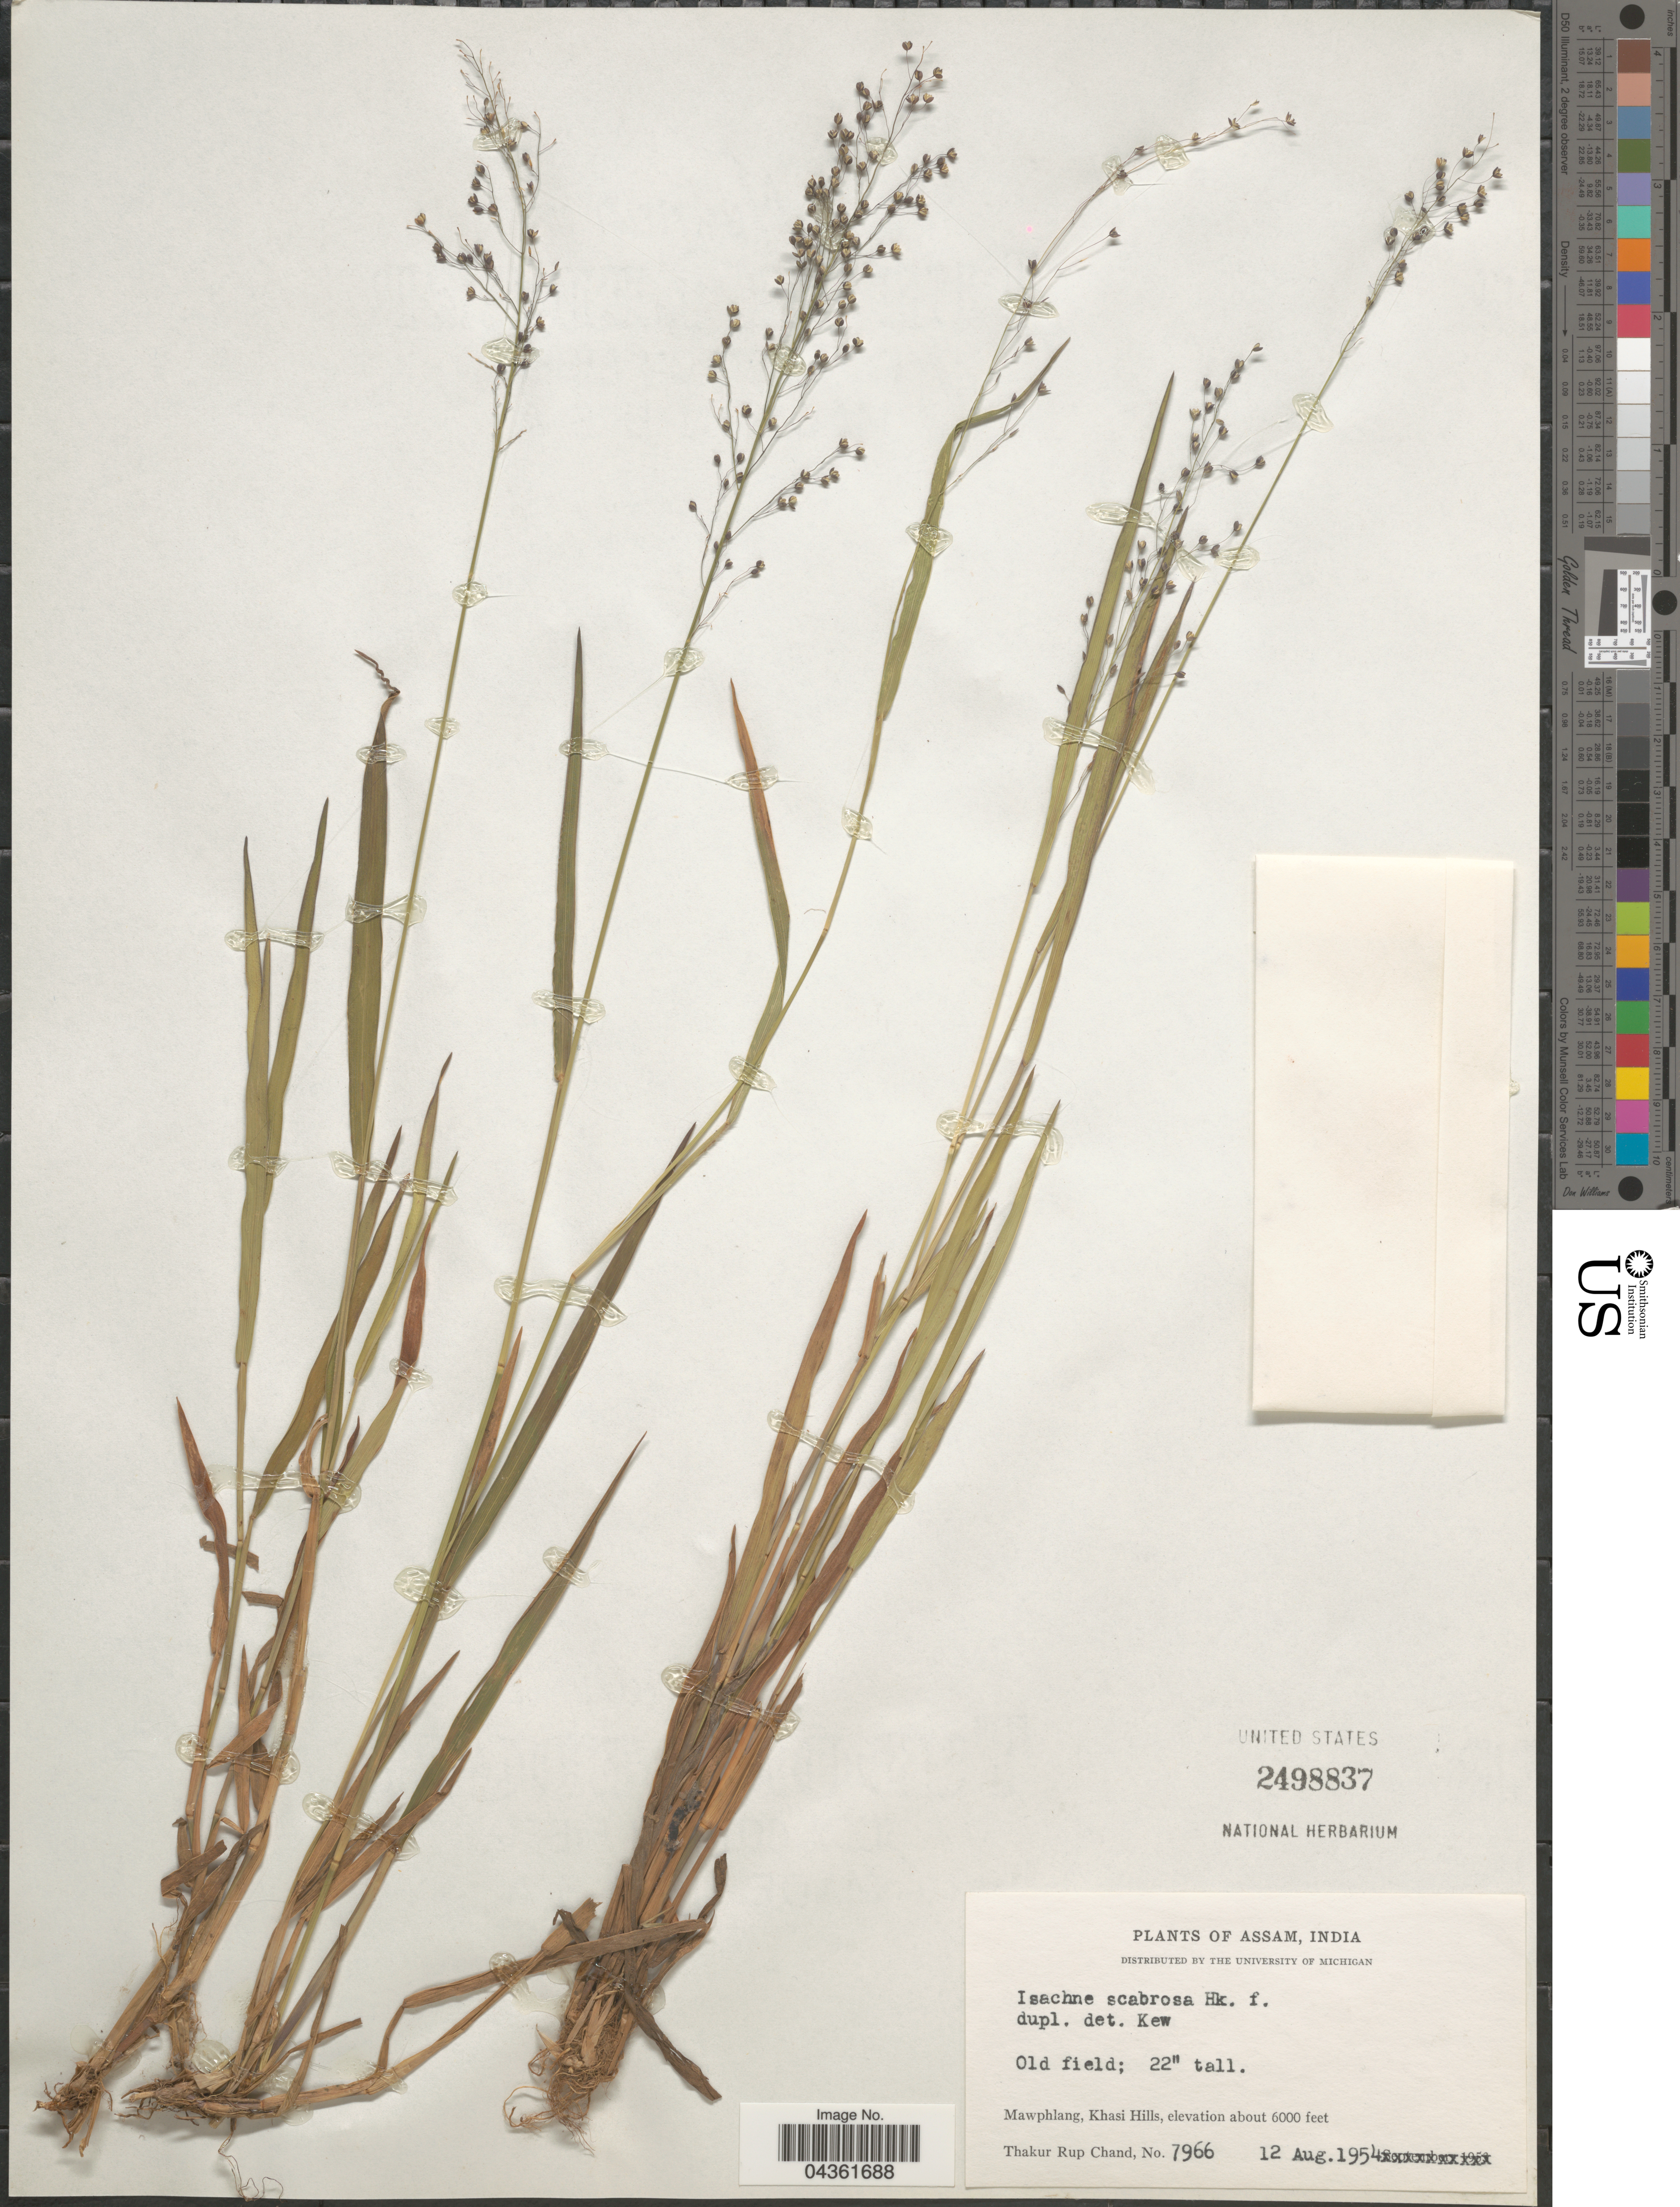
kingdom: Plantae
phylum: Tracheophyta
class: Liliopsida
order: Poales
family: Poaceae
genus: Isachne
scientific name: Isachne scabrosa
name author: Hook. f.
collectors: T. R. Chand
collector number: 7966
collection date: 1954-08-12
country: India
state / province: Meghalaya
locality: Mawphlang, Khasi Hills.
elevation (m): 1829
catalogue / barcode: US 2498837